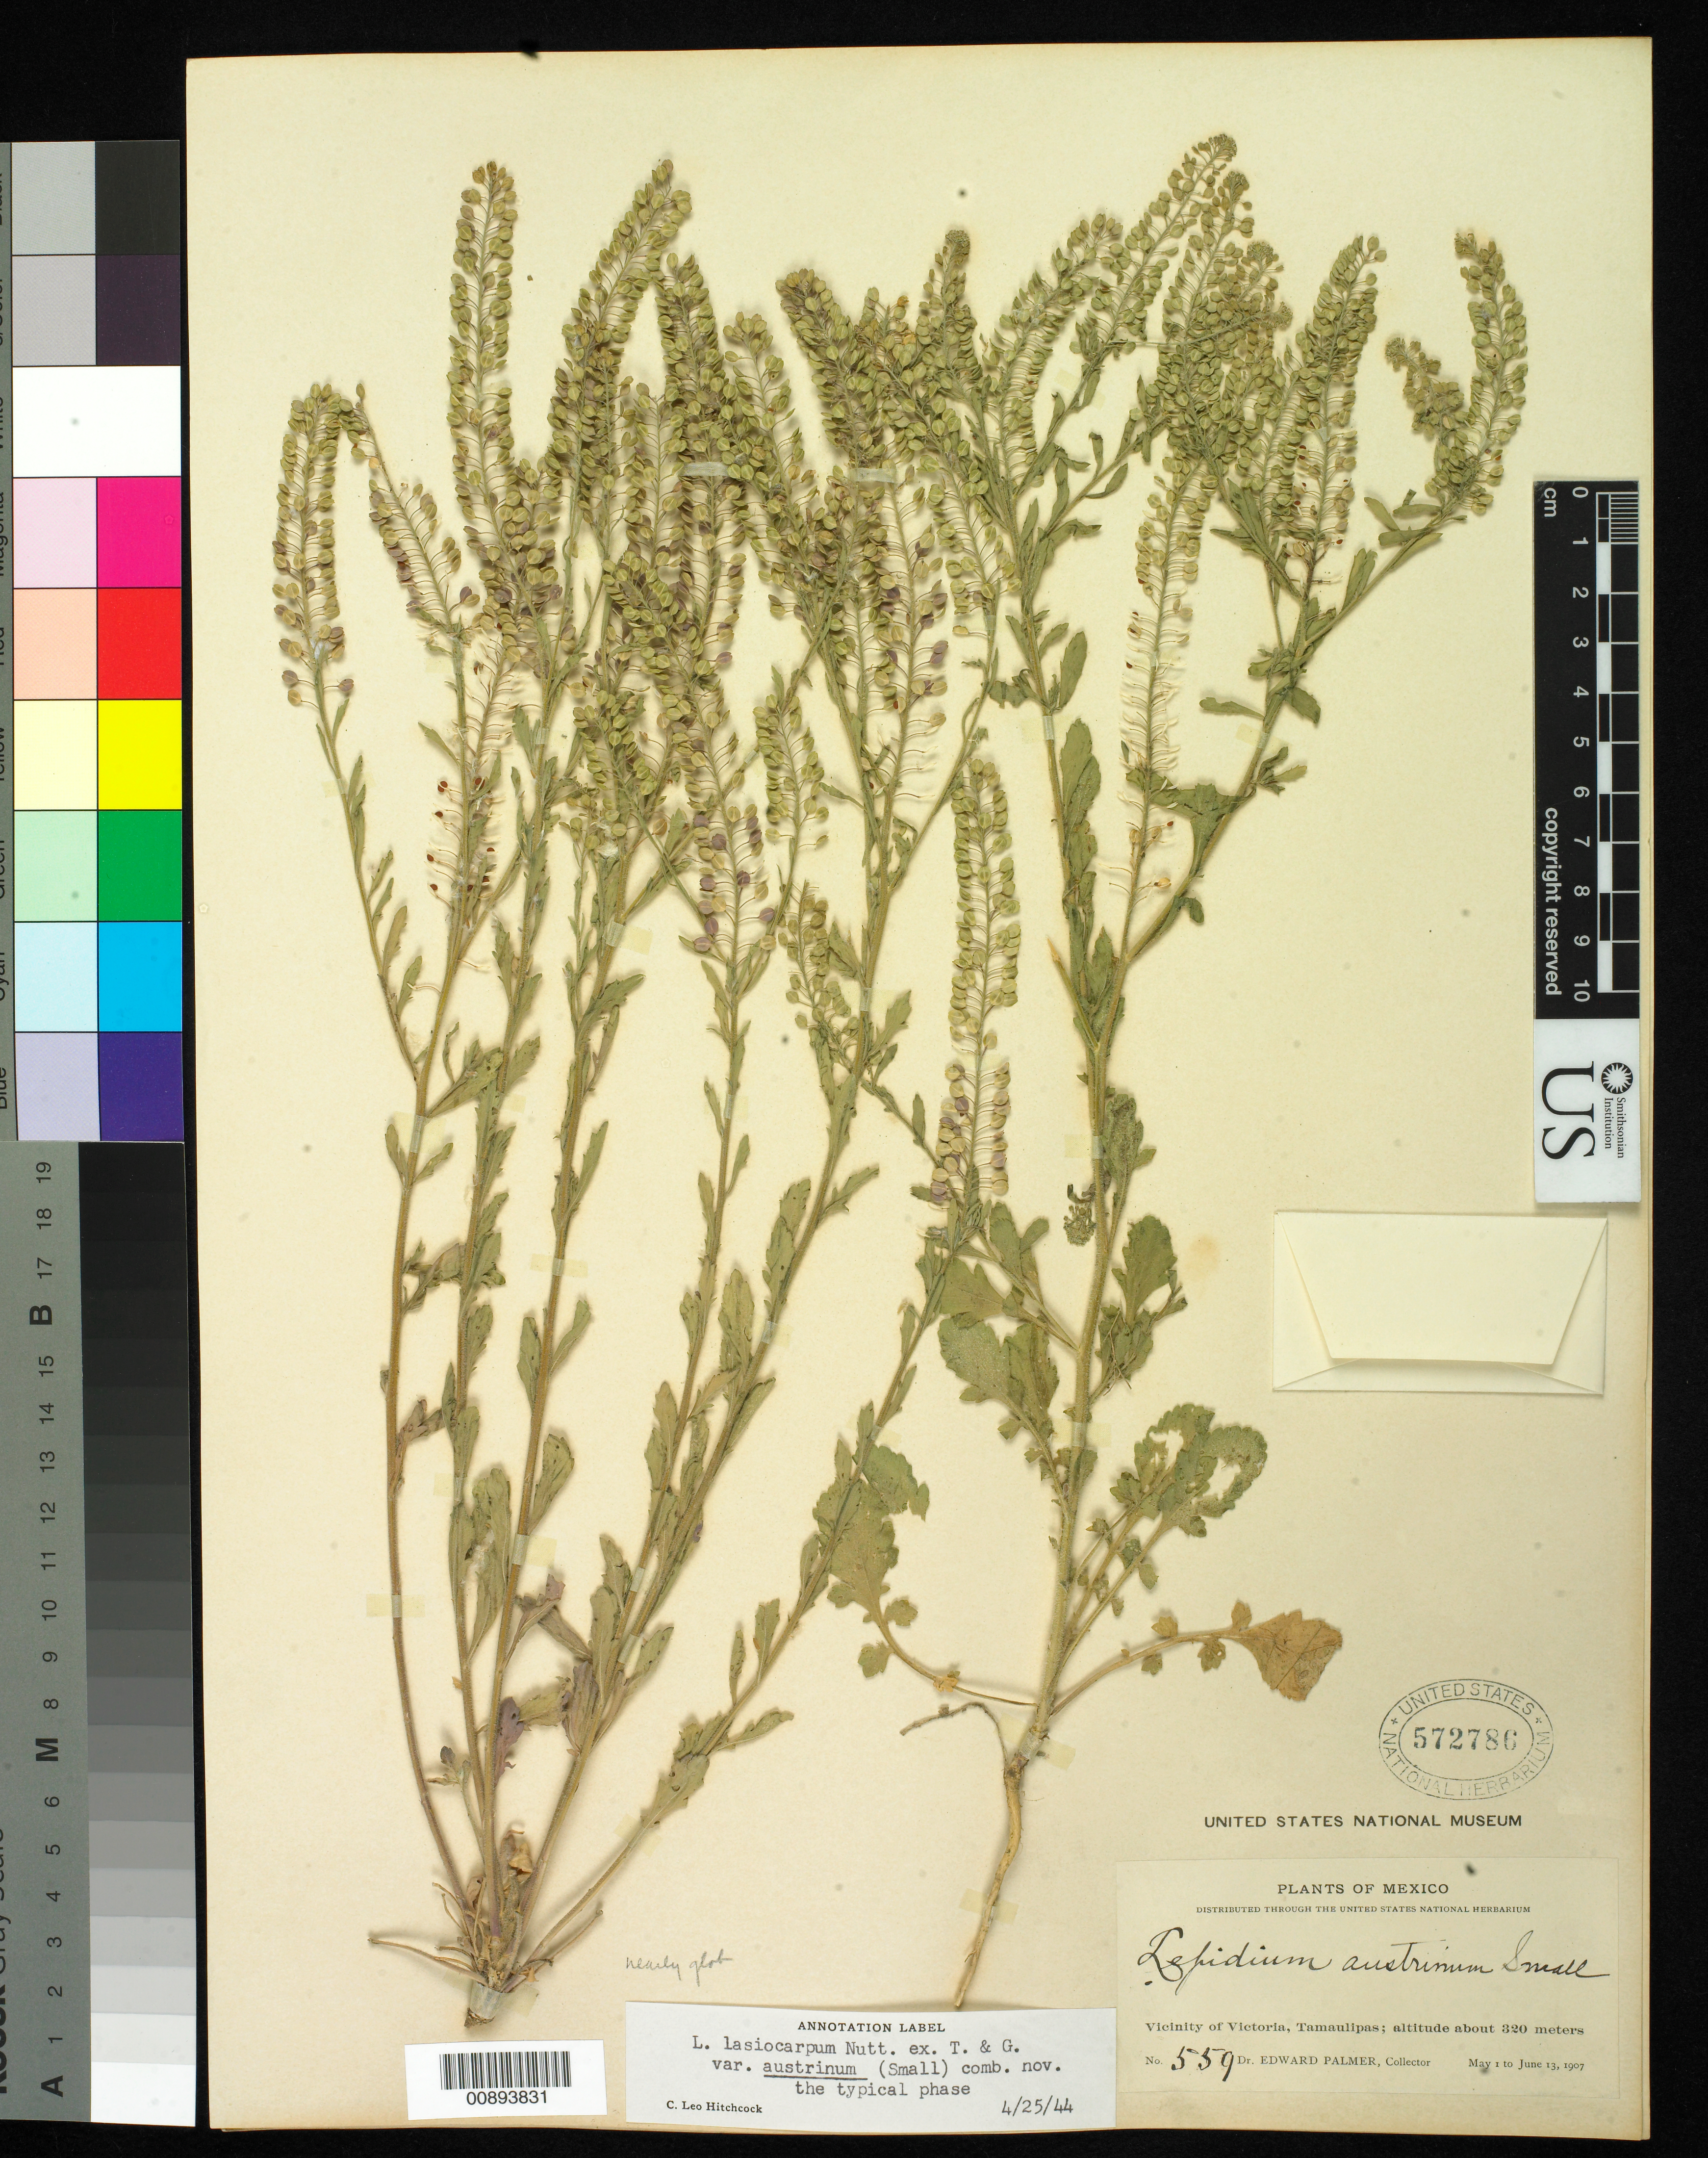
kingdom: Plantae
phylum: Tracheophyta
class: Magnoliopsida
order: Brassicales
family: Brassicaceae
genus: Lepidium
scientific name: Lepidium austrinum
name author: Small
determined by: Al-Shehbaz, I. A., (MO), Missouri Botanical Garden (UNITED STATES)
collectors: E. Palmer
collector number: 559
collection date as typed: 01 May 1907 to 13 Jun 1907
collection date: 1907-05-01/1907-06-13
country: Mexico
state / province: Tamaulipas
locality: Vicinity of Victoria.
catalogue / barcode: US 572786